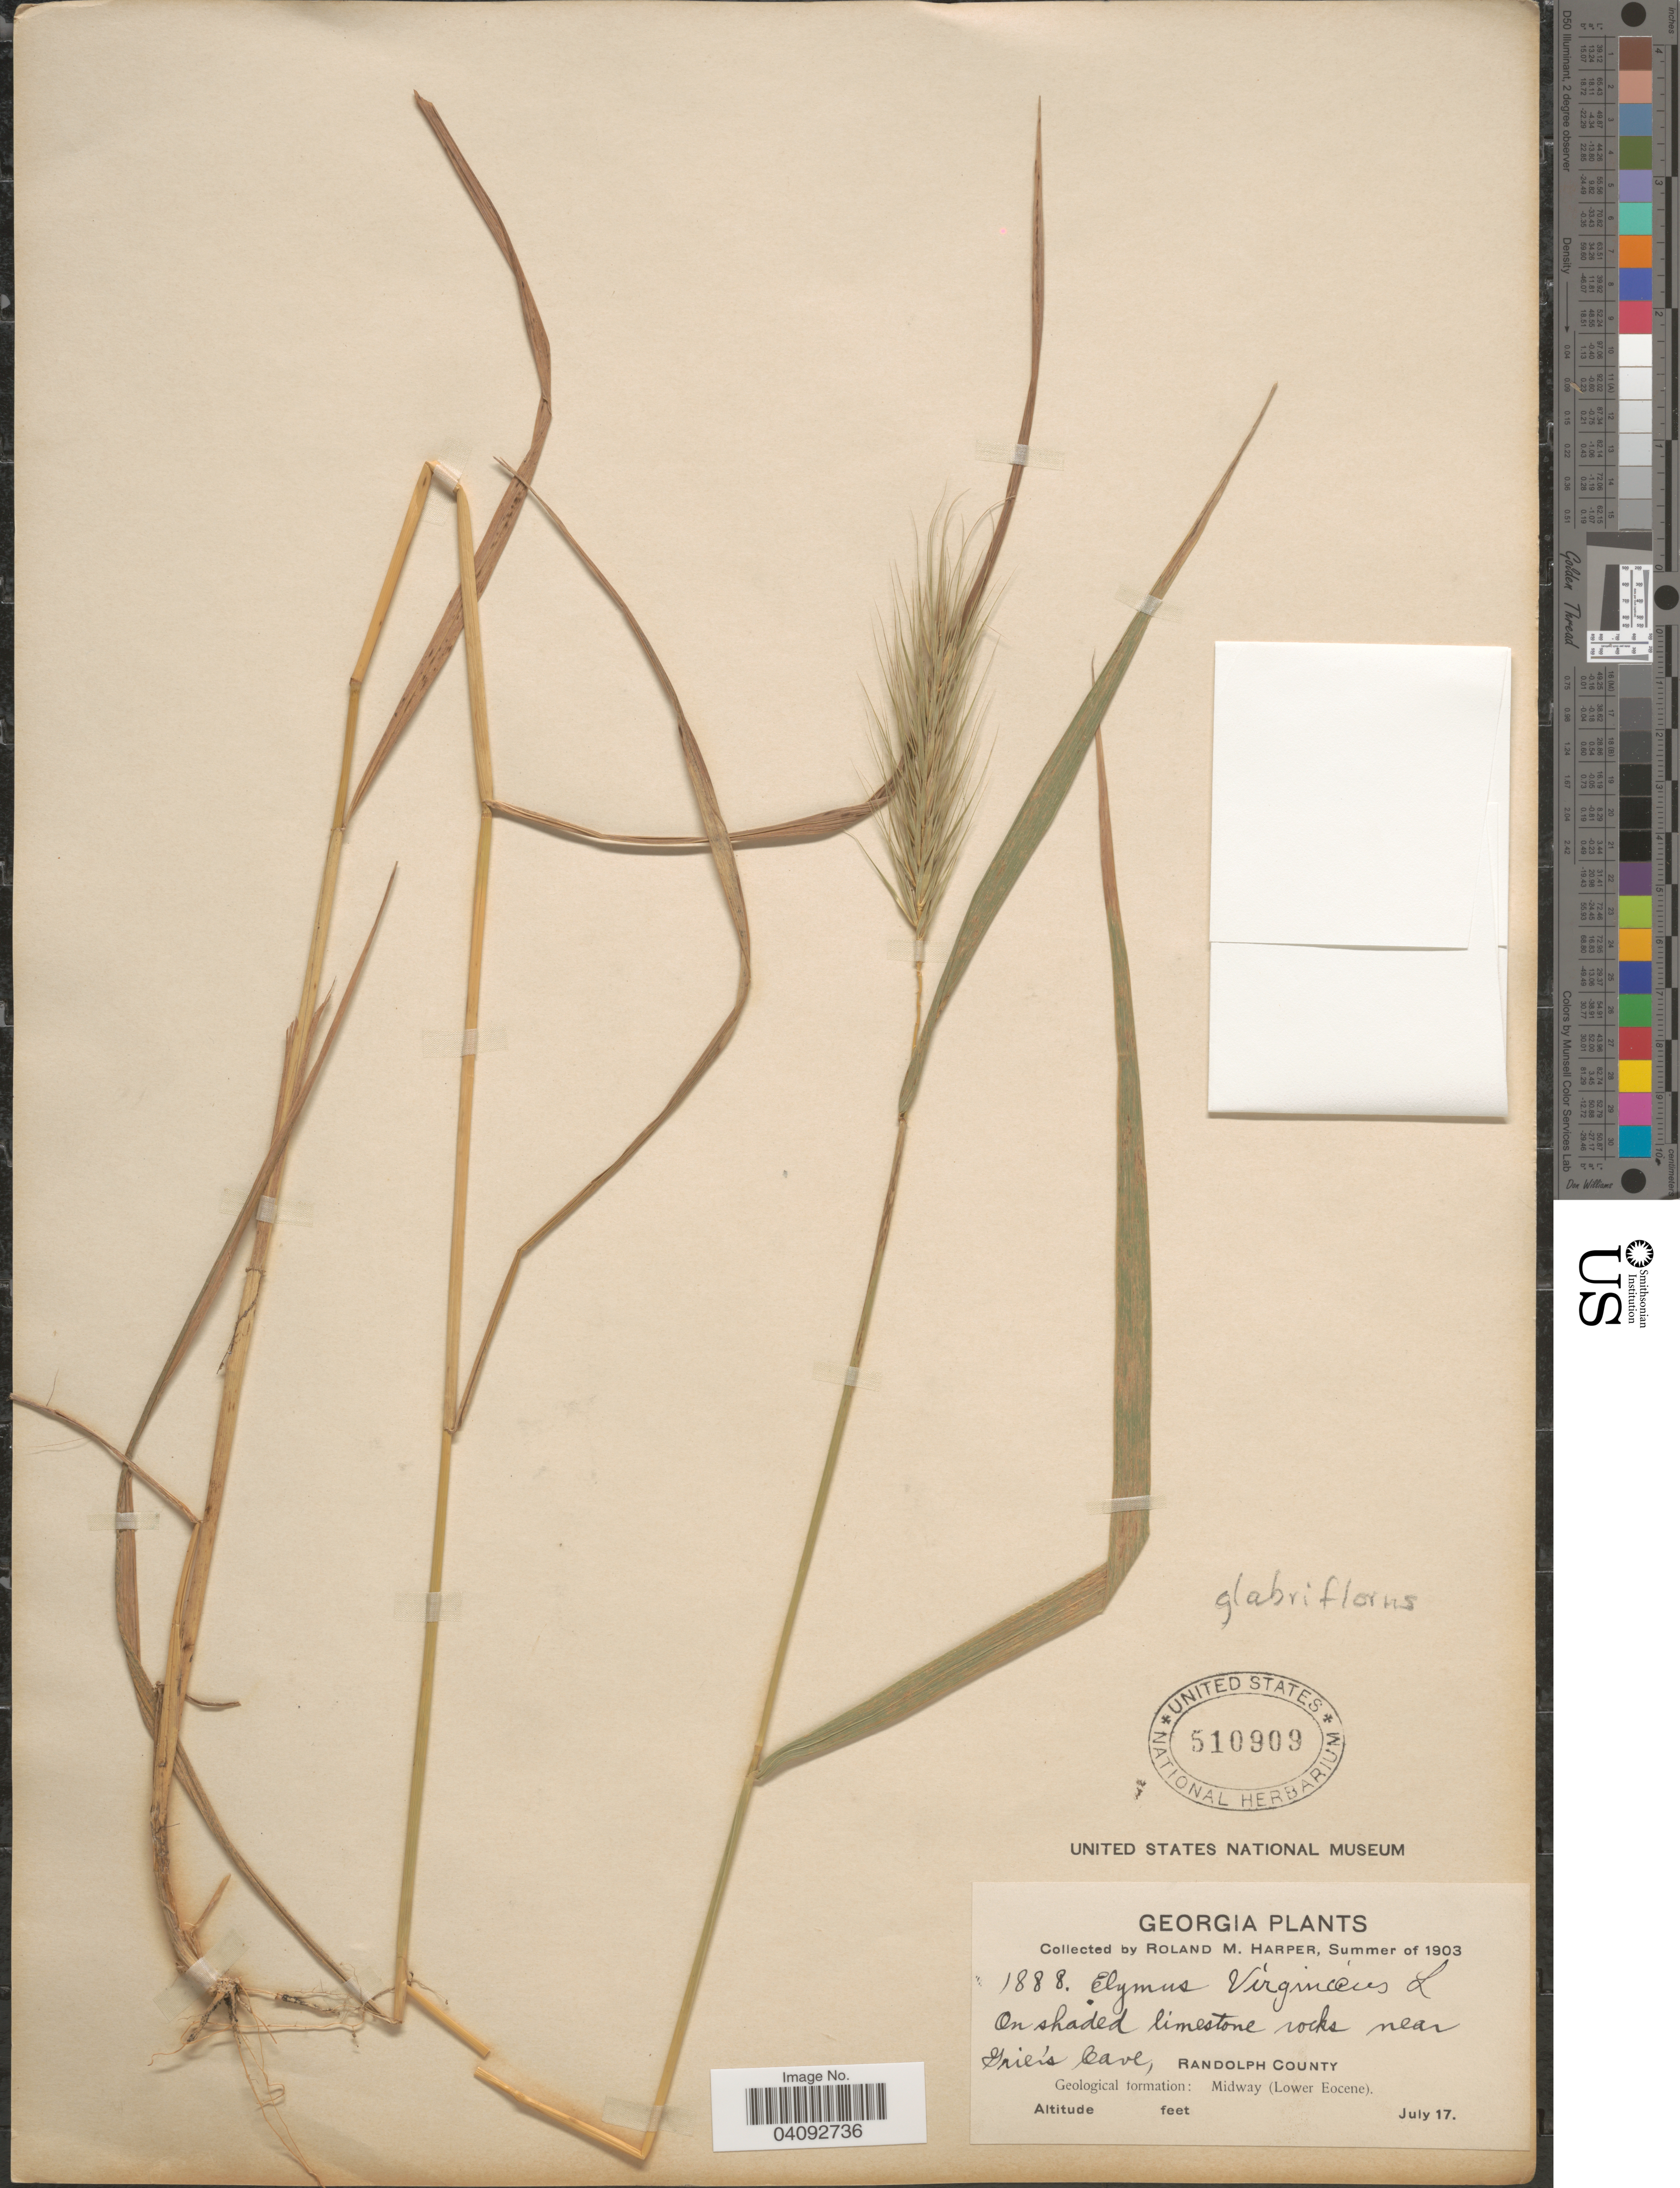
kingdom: Plantae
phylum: Tracheophyta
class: Liliopsida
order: Poales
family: Poaceae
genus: Elymus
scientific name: Elymus glabriflorus var. glabriflorus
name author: (Vasey ex L.H. Dewey) Scribn. & C.R. Ball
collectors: R. M. Harper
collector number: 1888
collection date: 1903-07-17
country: United States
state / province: Georgia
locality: On shaded limestone rocks near Grier's Cave, Randolph County. Geological formation: Midway (Lower Eocene).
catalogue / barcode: US 510909